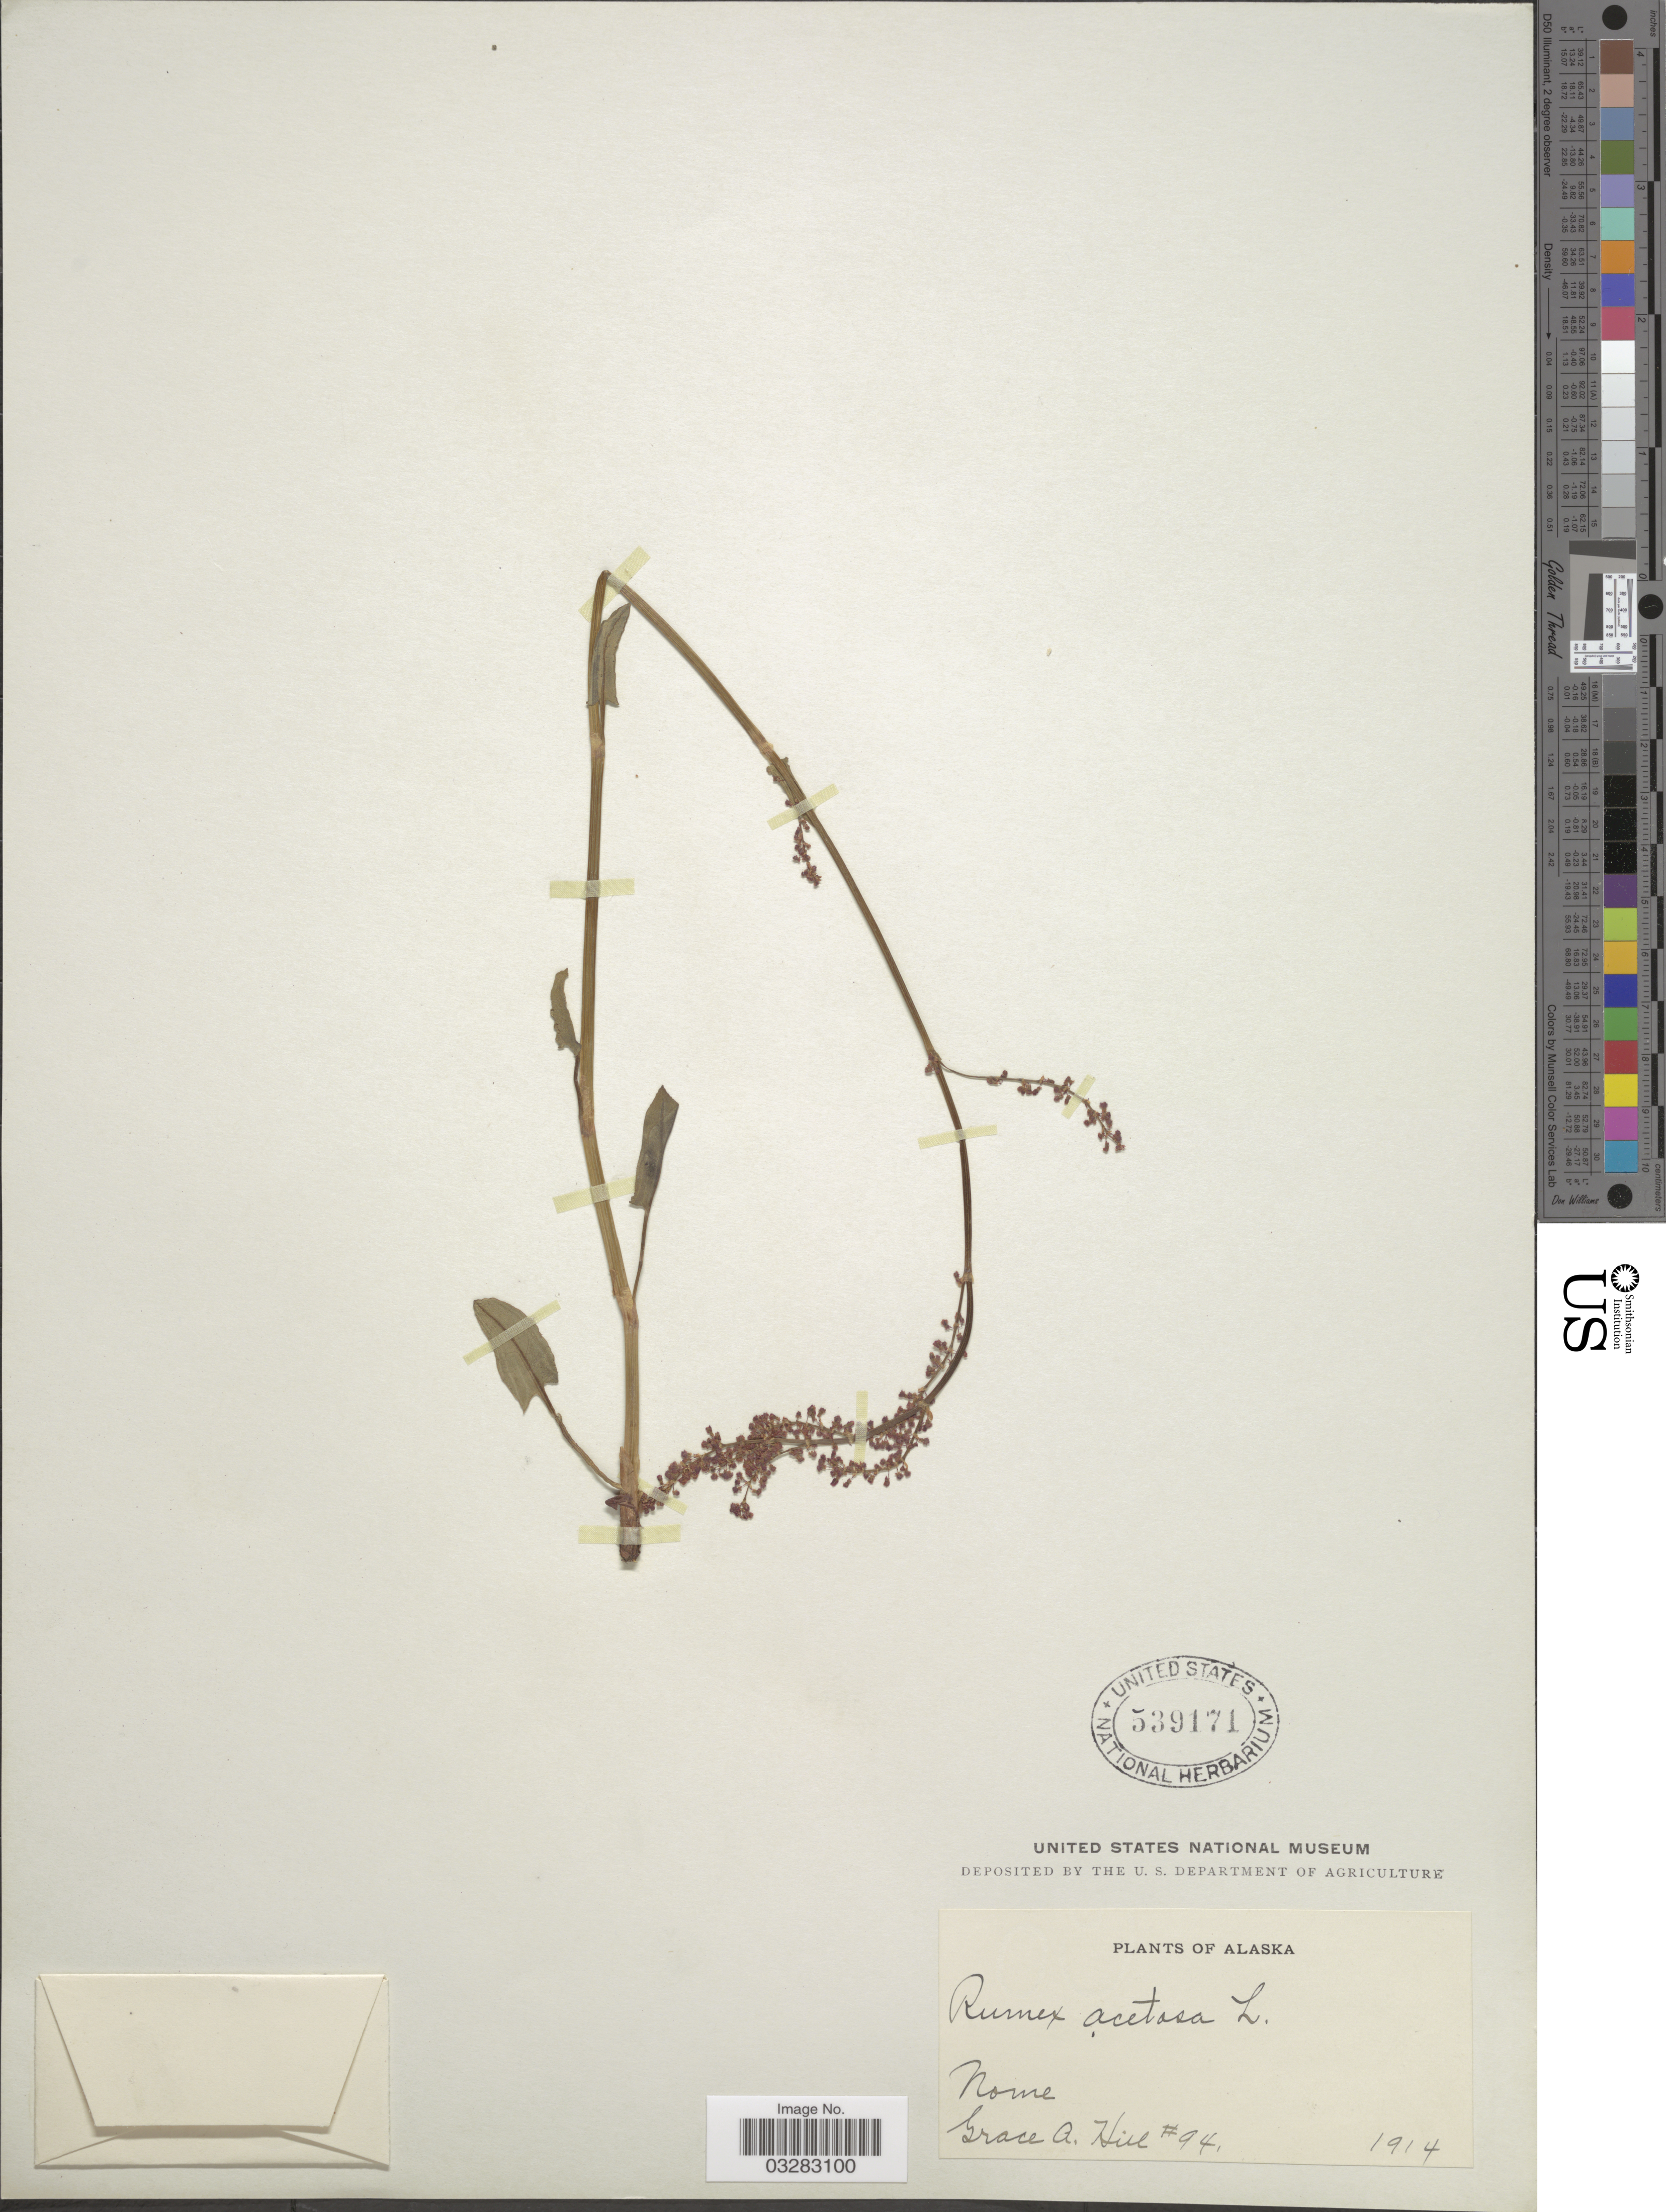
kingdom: Plantae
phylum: Tracheophyta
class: Magnoliopsida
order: Caryophyllales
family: Polygonaceae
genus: Rumex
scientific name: Rumex acetosa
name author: L.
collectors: G. A. Hill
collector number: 94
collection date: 1914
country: United States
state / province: Alaska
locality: Nome.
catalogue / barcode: US 539171